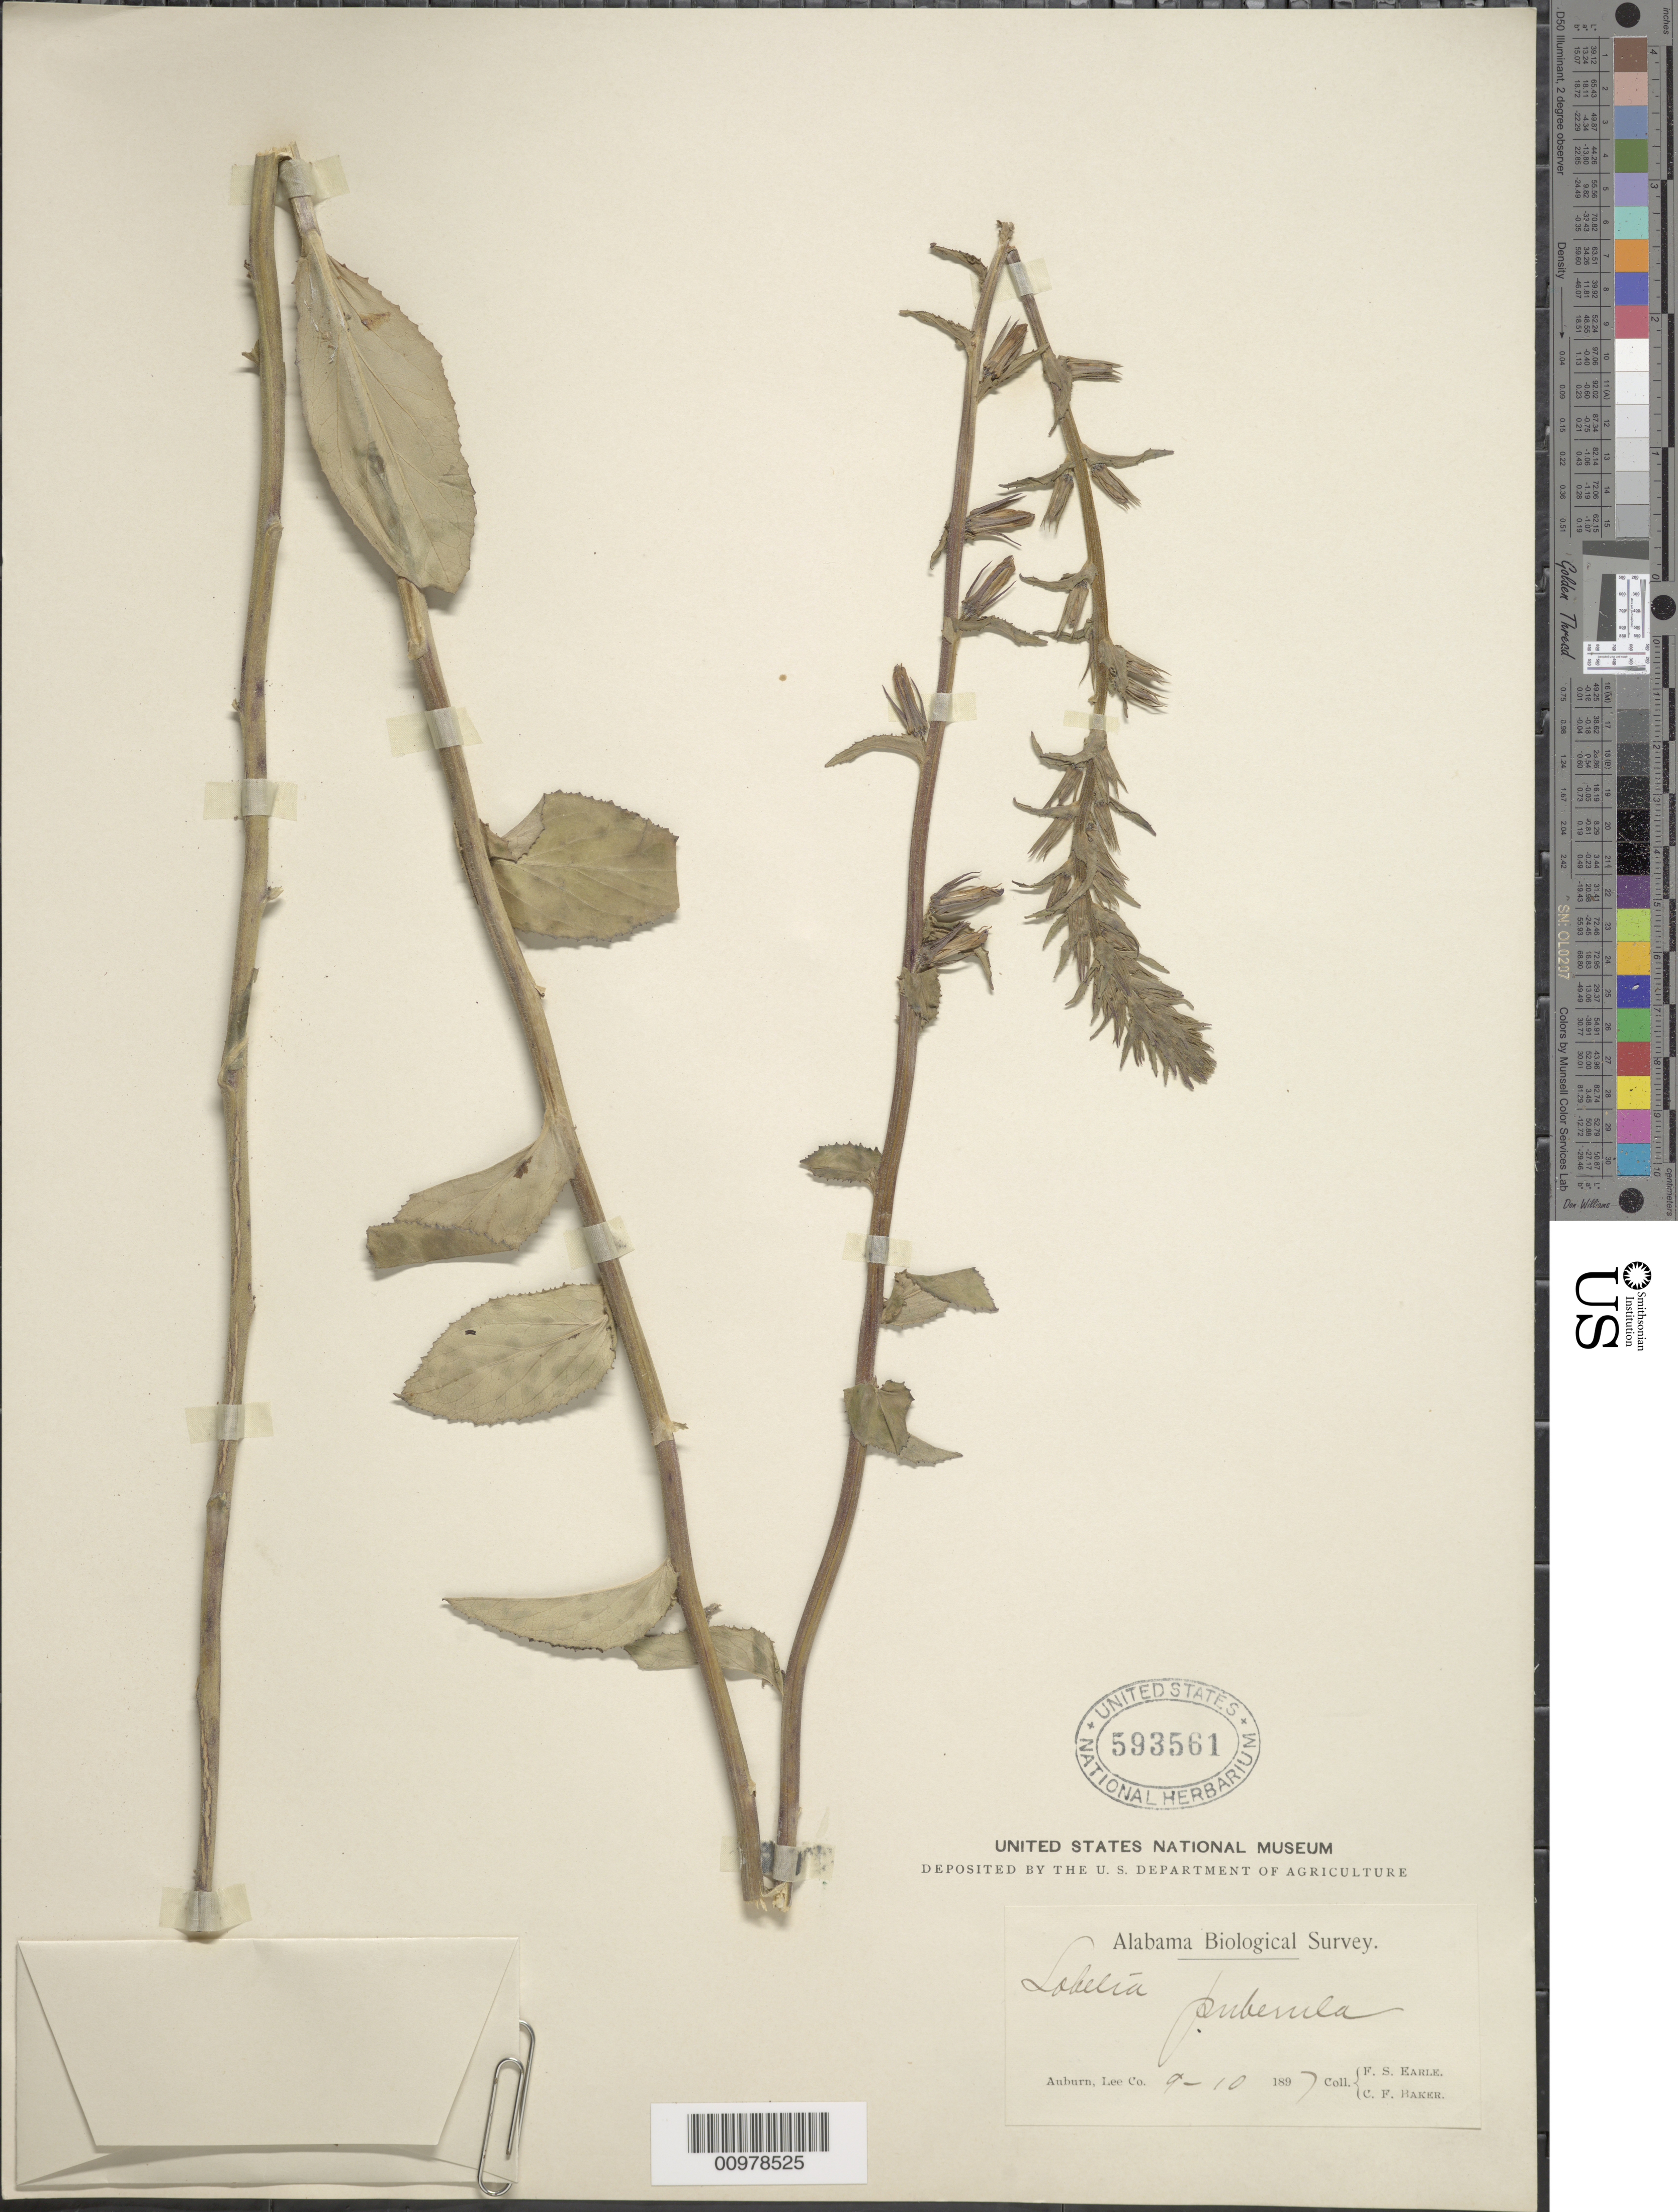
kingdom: Plantae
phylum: Tracheophyta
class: Magnoliopsida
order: Asterales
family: Campanulaceae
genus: Lobelia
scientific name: Lobelia puberula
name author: Michx.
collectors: F. S. Earle & C. F. Baker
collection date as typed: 9/10 1897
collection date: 1897-09-10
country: United States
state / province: Alabama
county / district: Lee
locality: Auburn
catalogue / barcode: US 593561